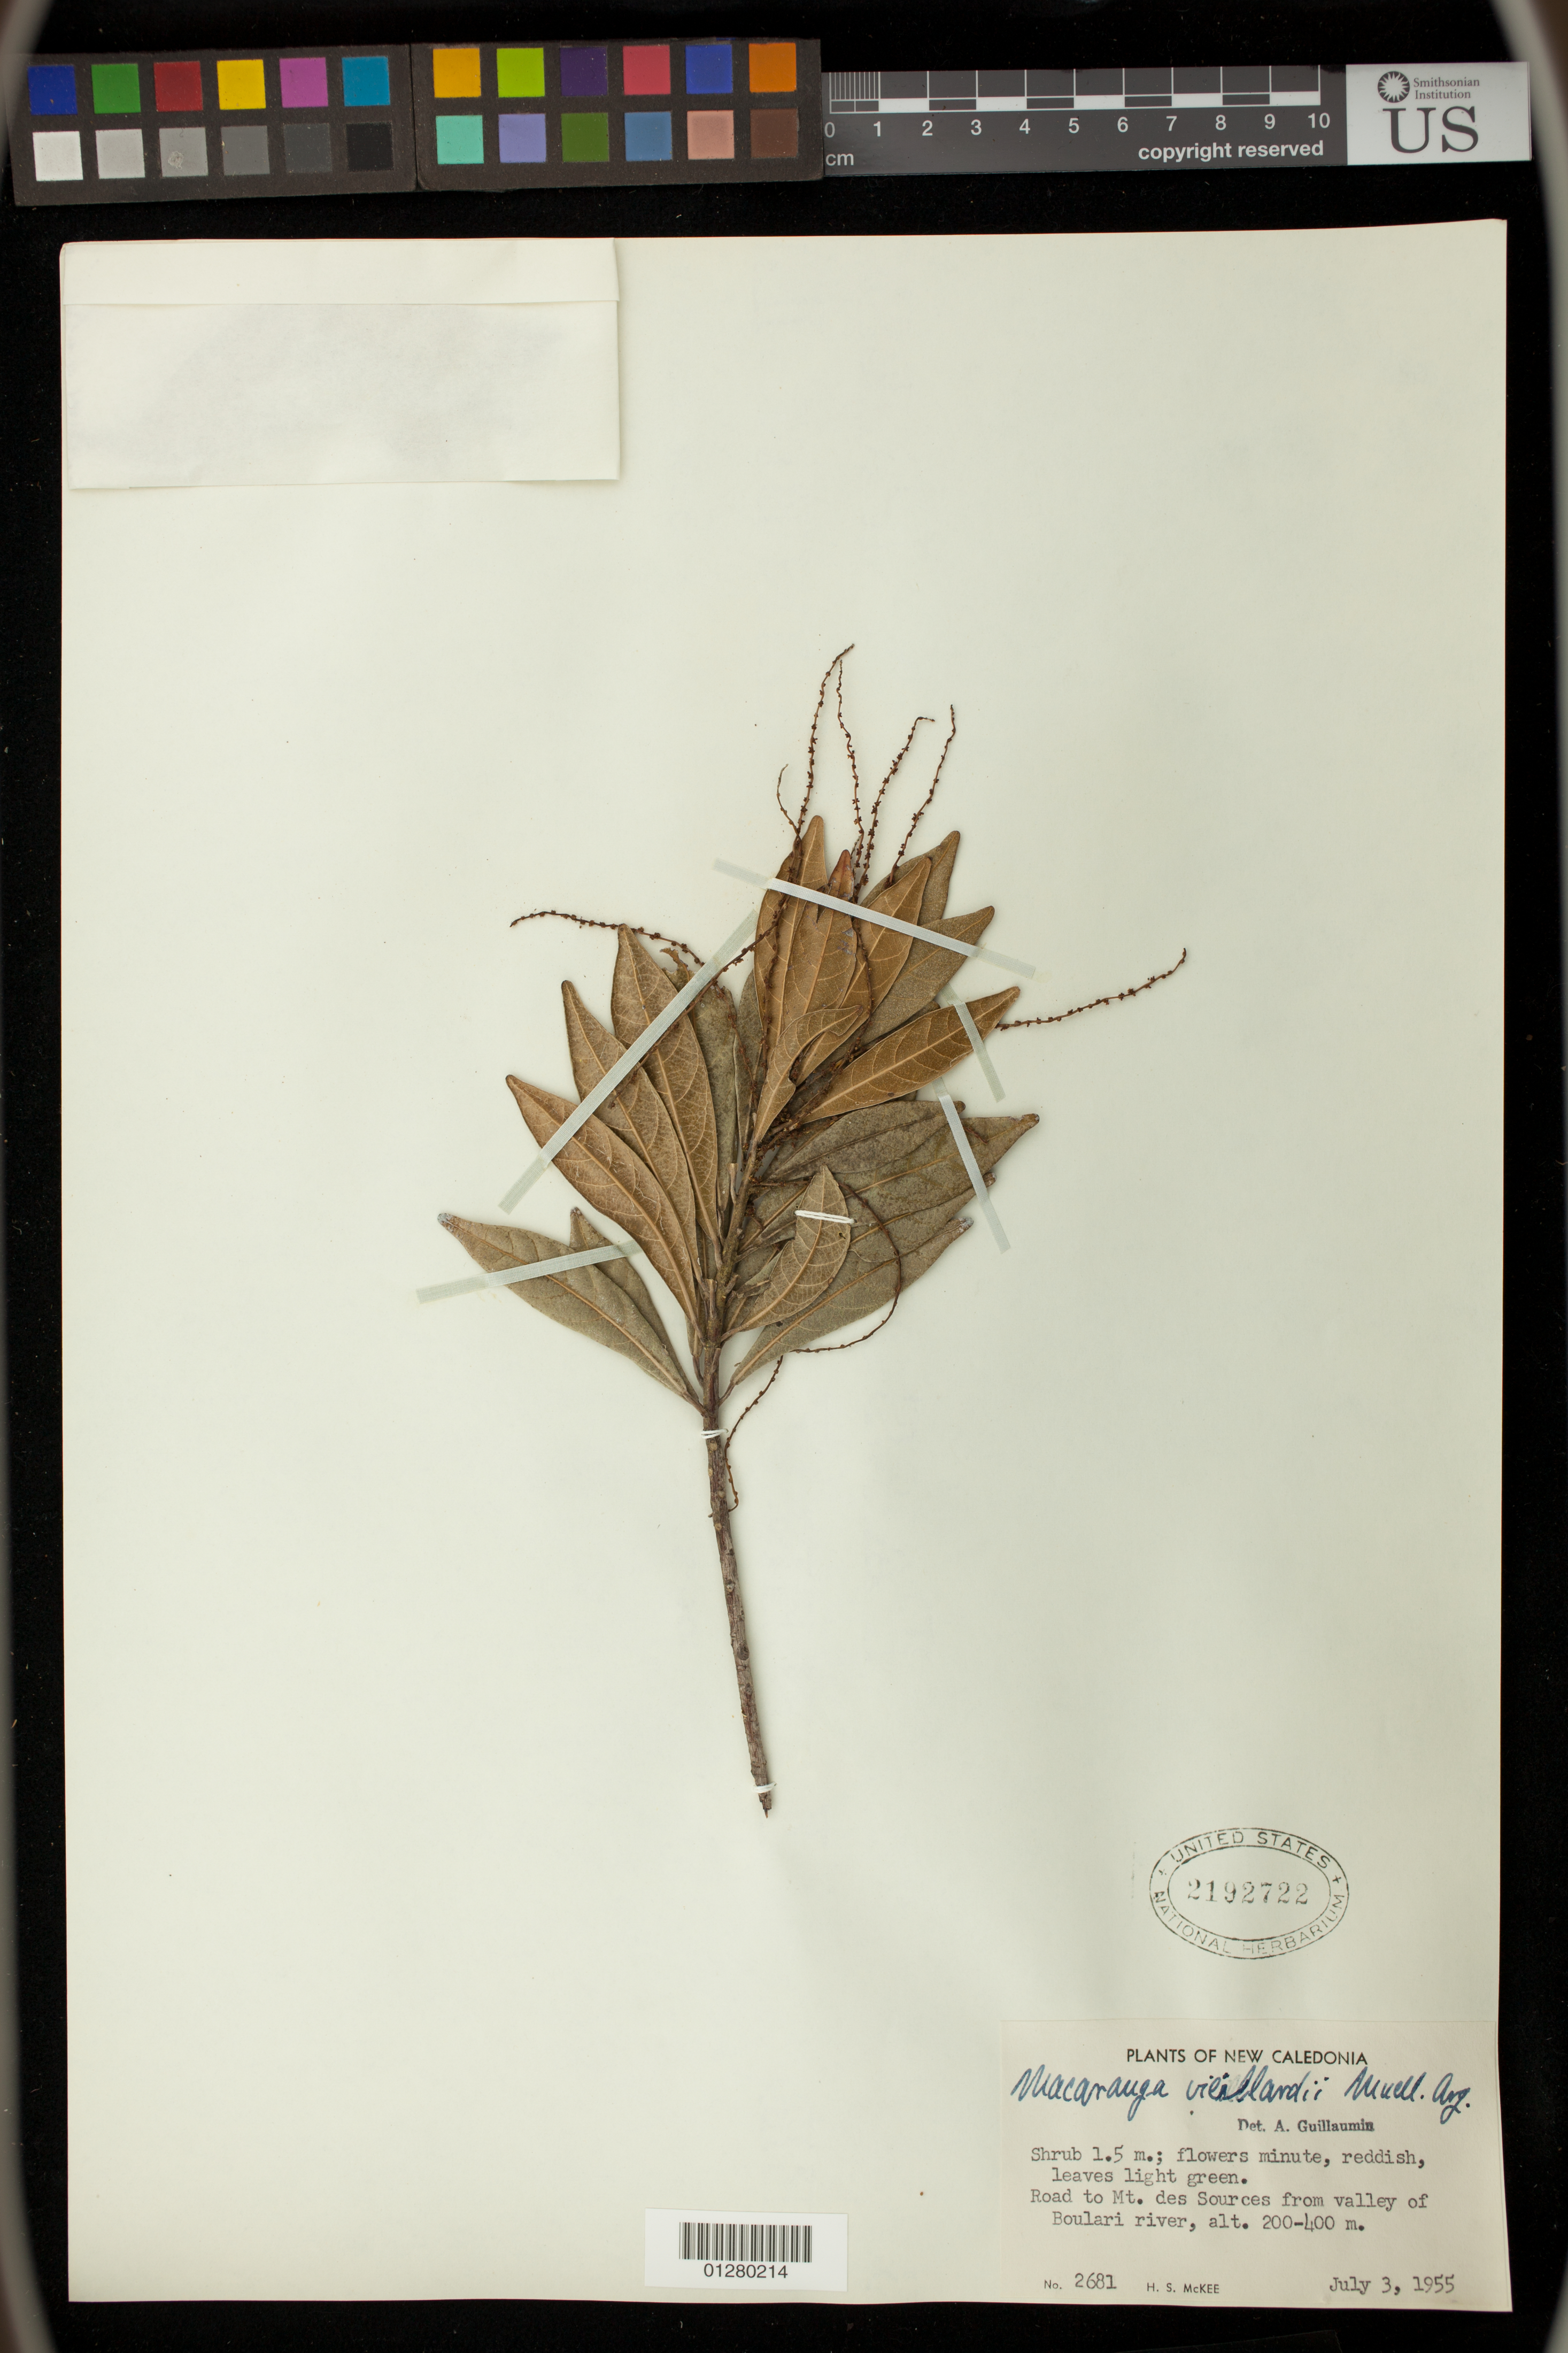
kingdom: Plantae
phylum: Tracheophyta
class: Magnoliopsida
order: Malpighiales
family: Euphorbiaceae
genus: Macaranga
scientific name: Macaranga vieillardii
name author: (Müll. Arg.) Müll. Arg.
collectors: H. S. McKee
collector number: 2681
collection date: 1955-07-03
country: New Caledonia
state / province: South Province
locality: Road to Mt. des Sources from valley of Boulari river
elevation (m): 200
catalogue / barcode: US 2192722